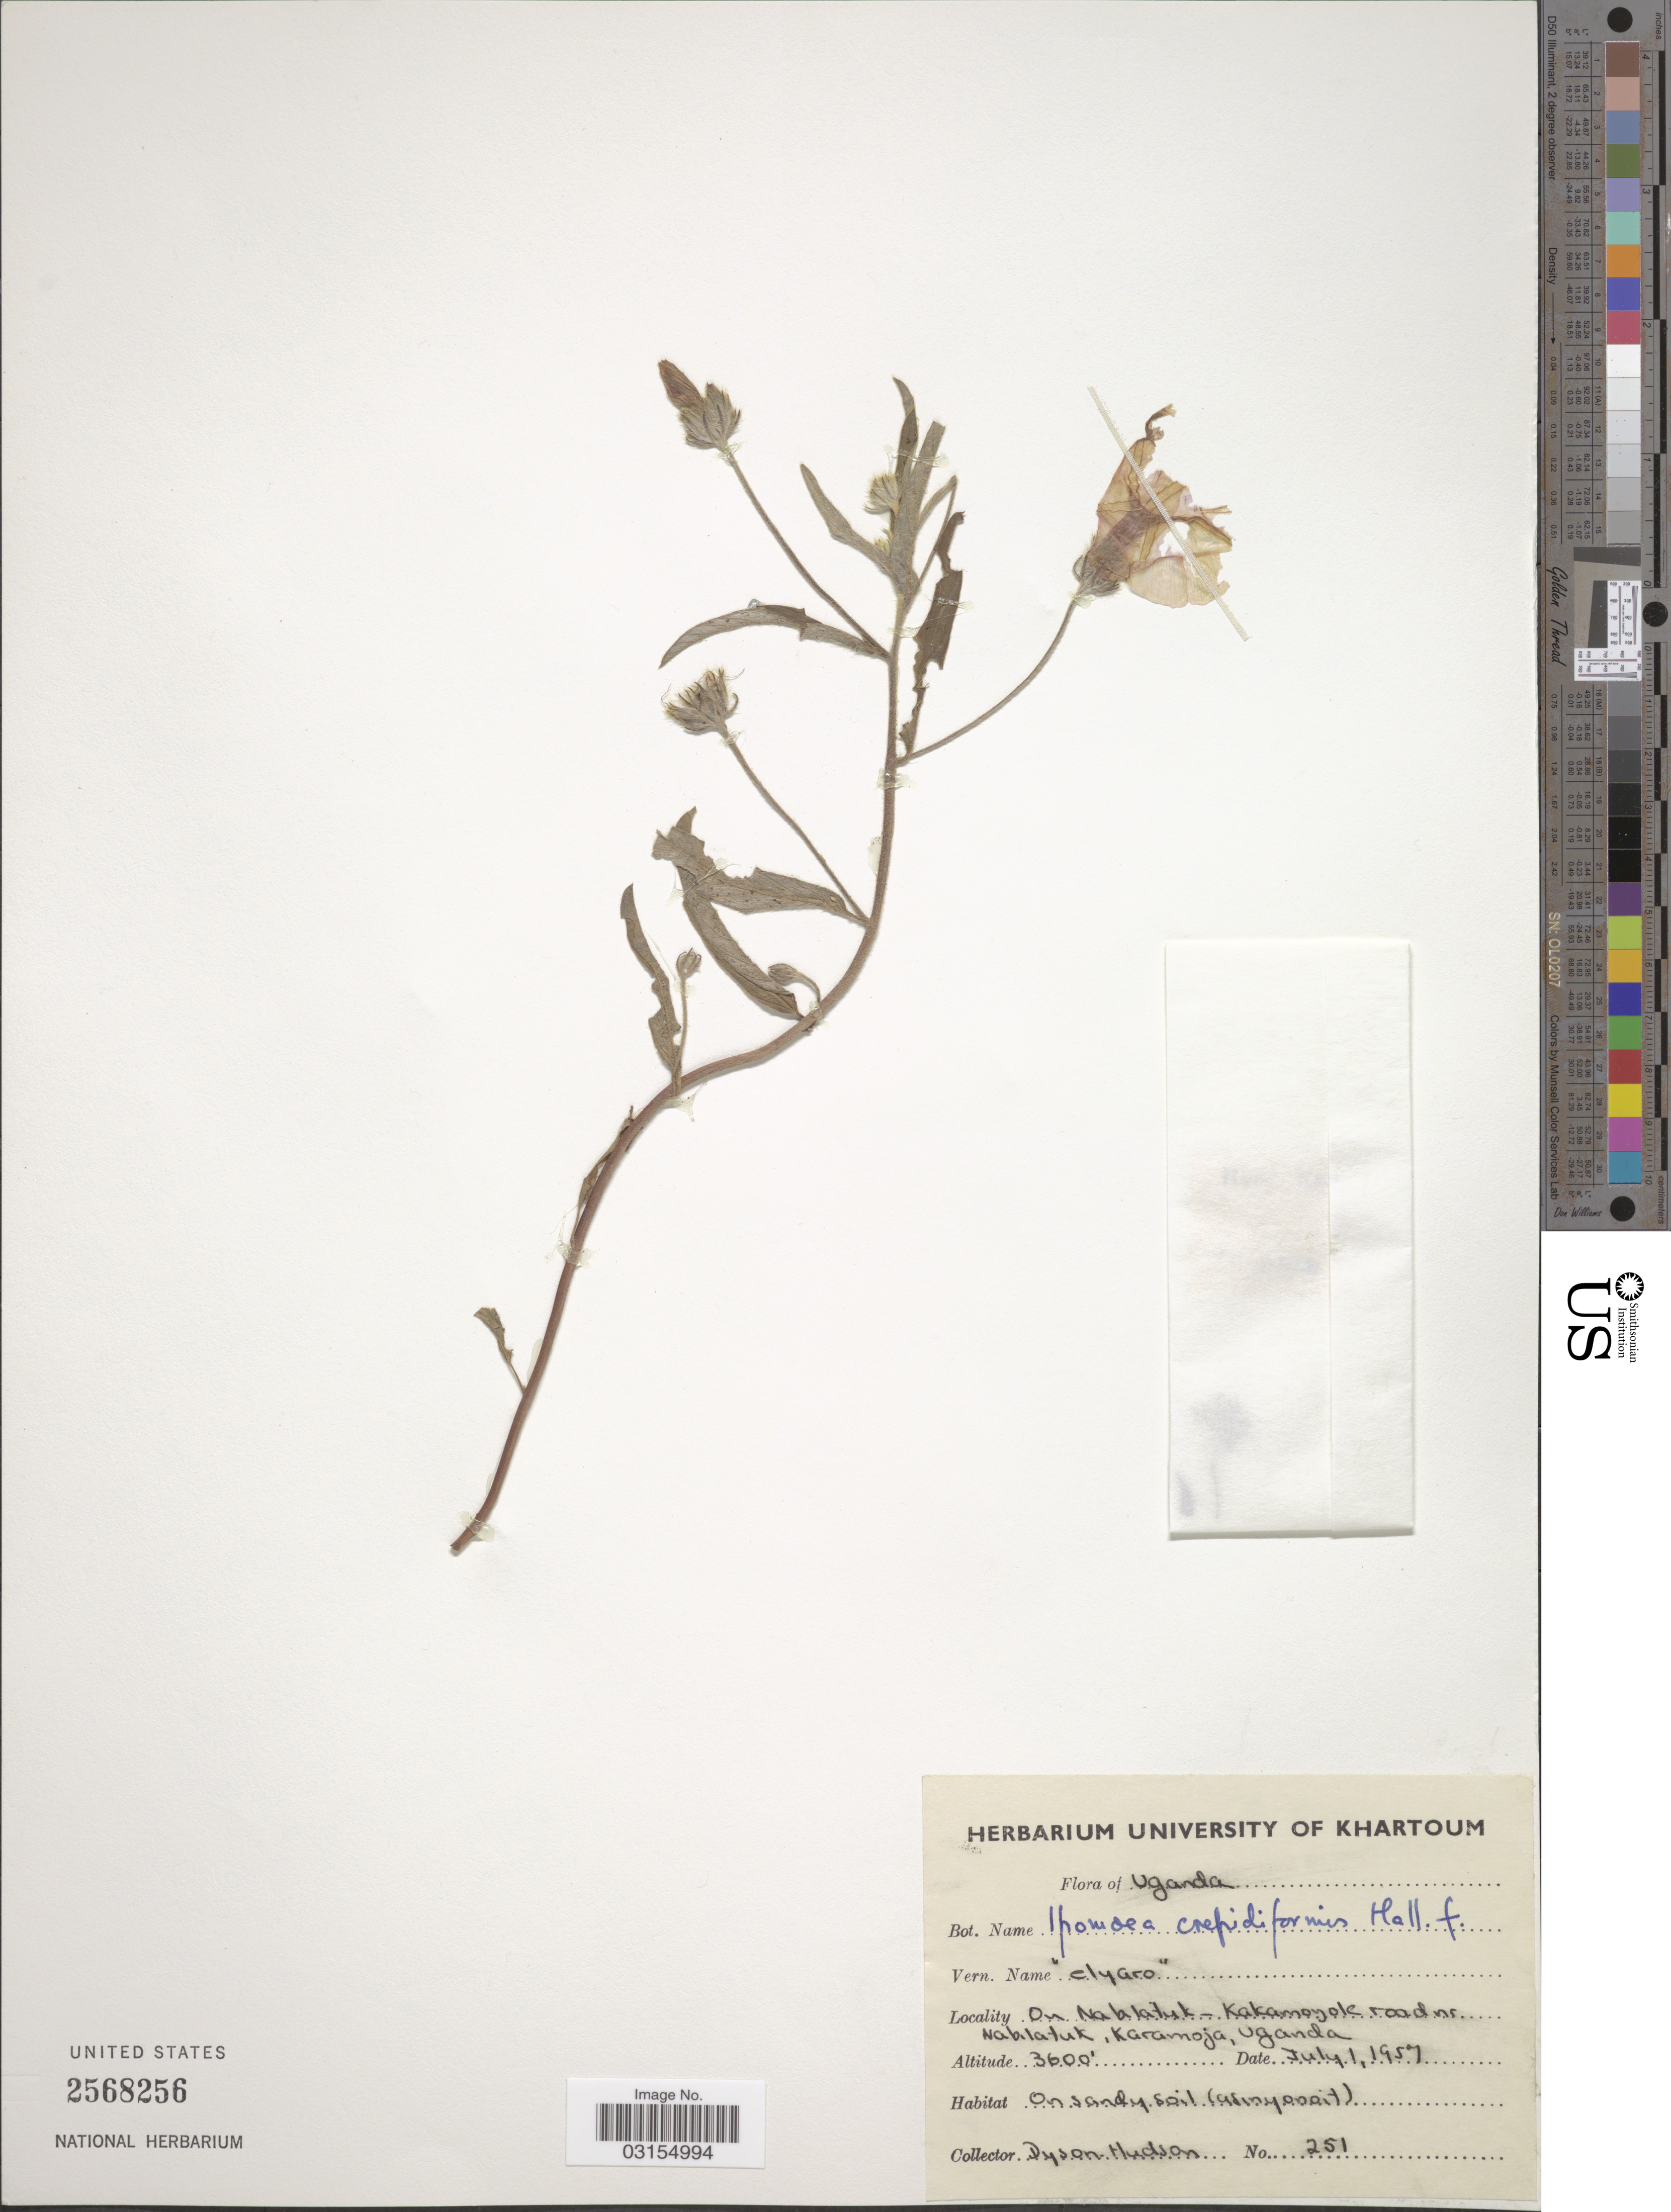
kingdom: Plantae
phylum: Tracheophyta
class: Magnoliopsida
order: Solanales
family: Convolvulaceae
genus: Ipomoea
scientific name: Ipomoea crepidiformis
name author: Hallier f.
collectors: Dyson-Hudson, --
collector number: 251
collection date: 1957-07-01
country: Uganda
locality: On Nabiltatuk - Kakamoyole road nr Nabilatuk, Karamoja.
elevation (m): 1097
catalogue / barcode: US 2568256